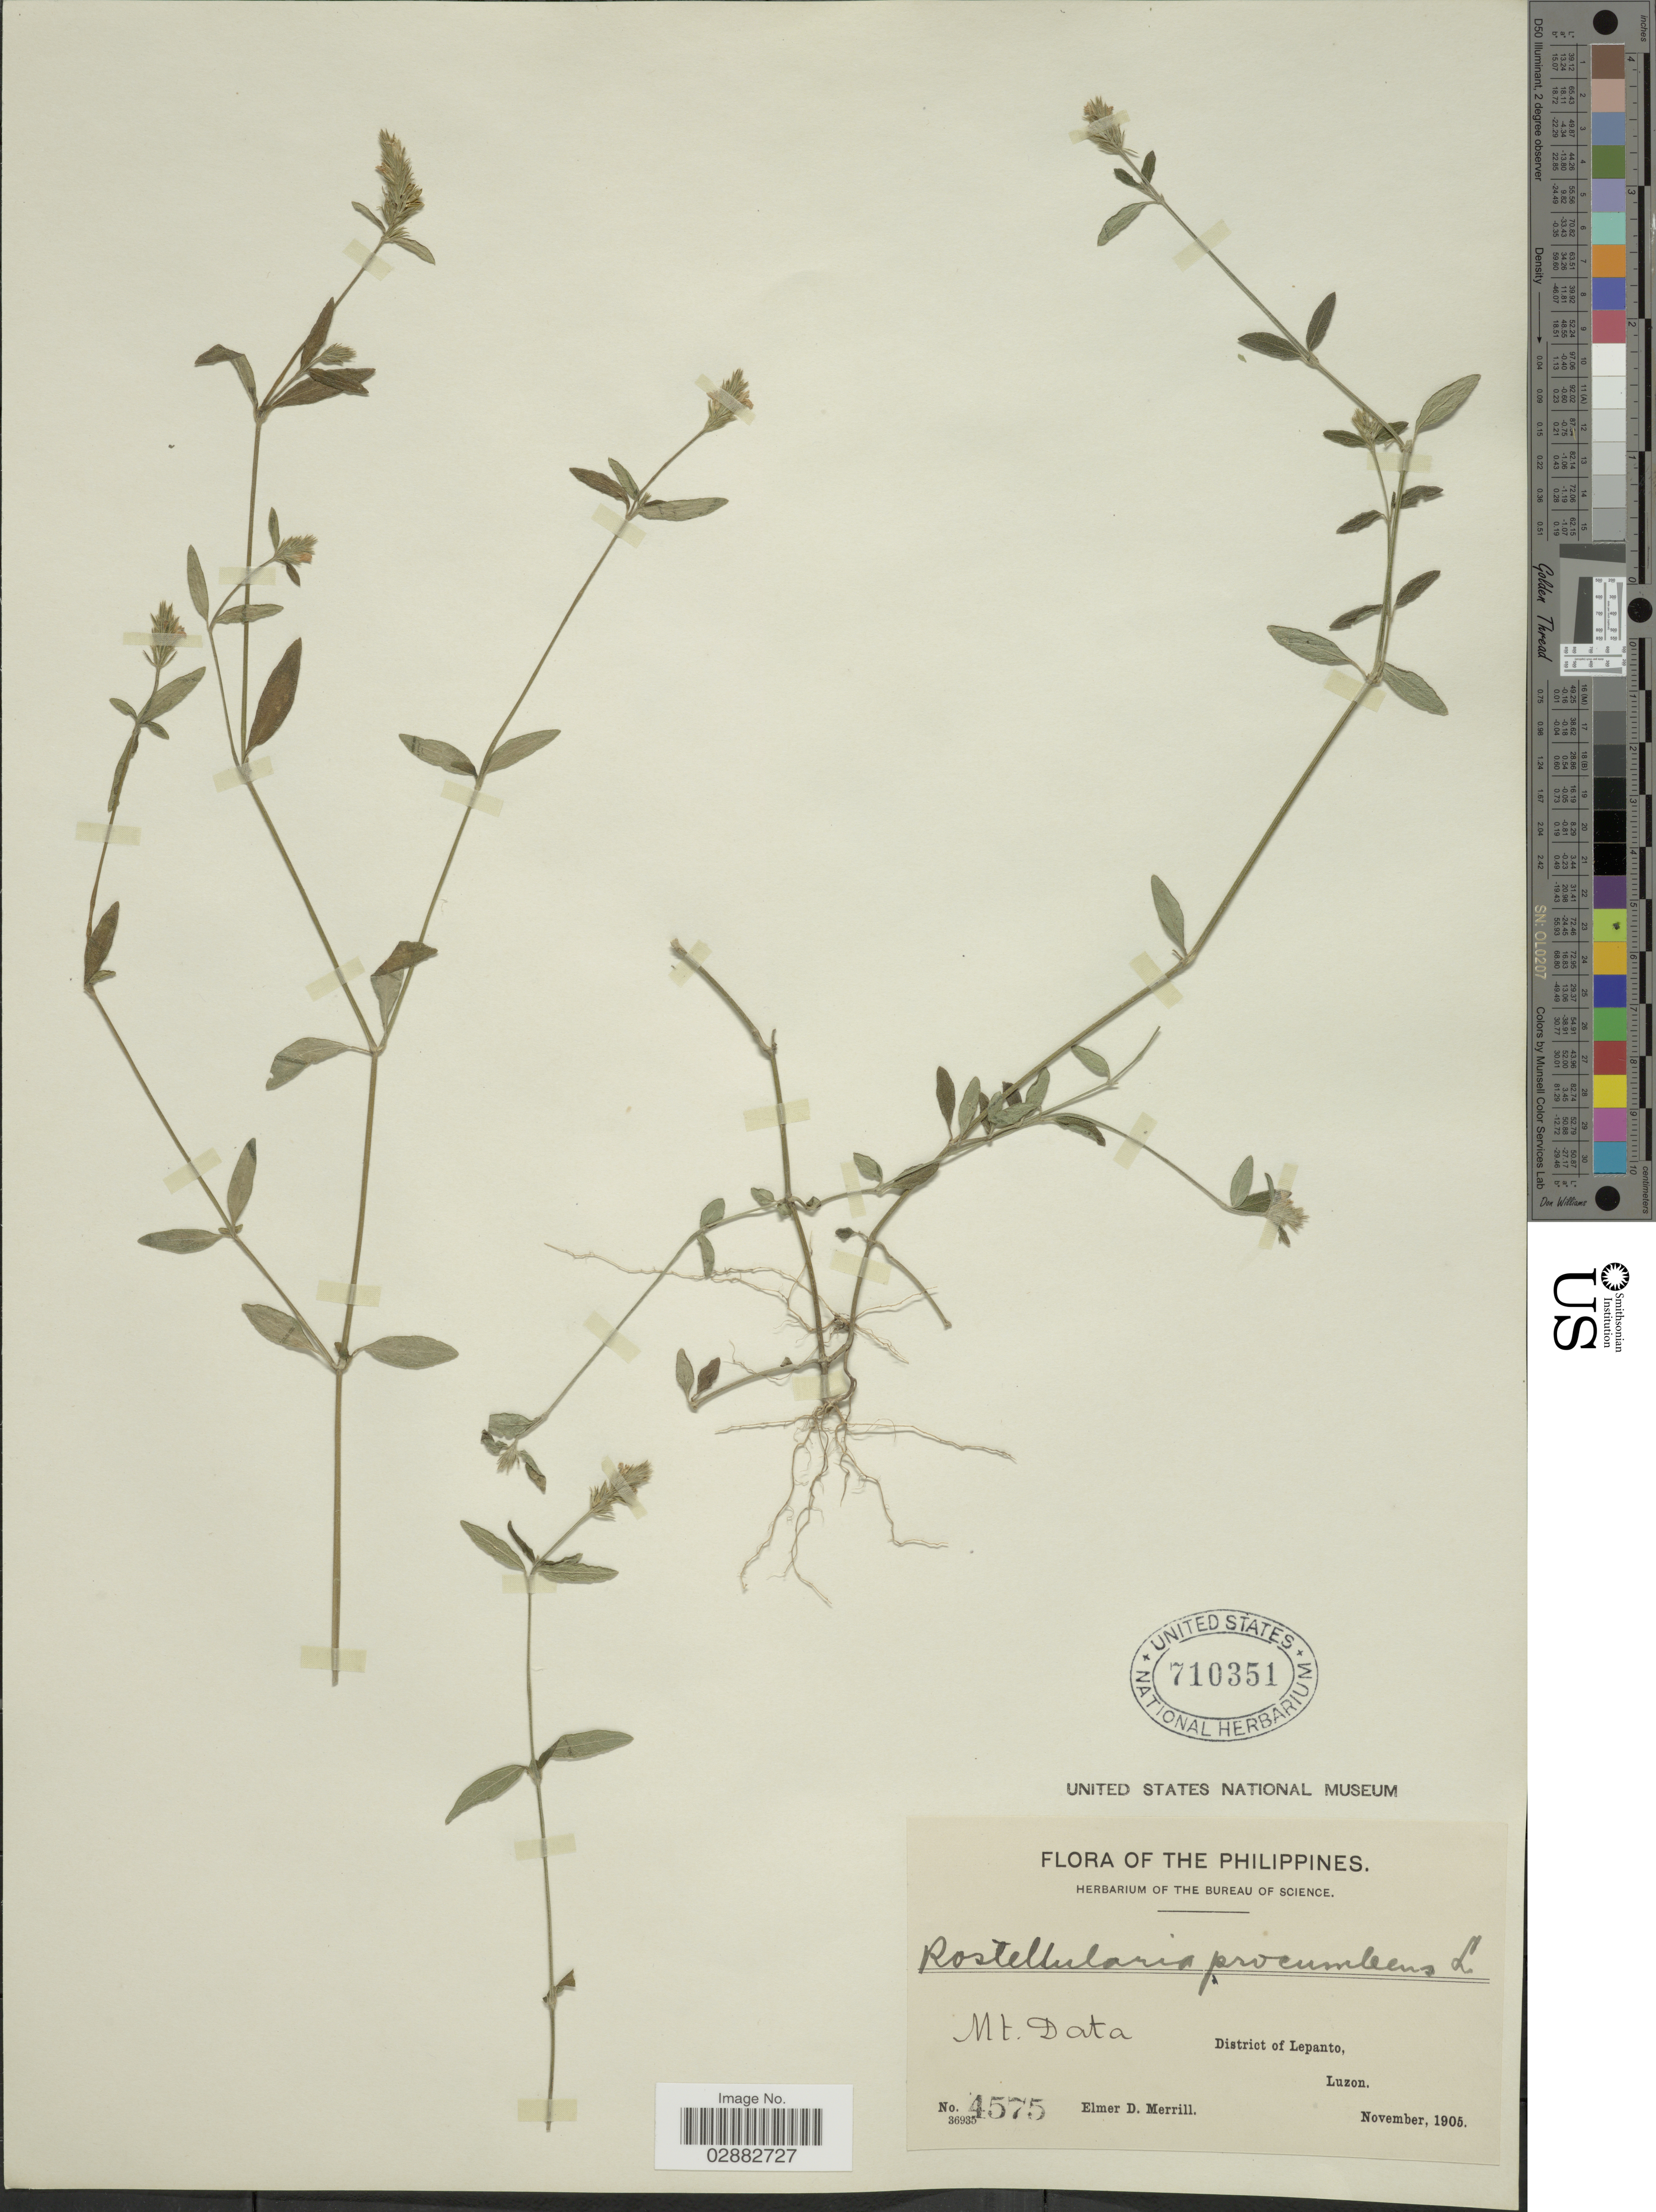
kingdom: Plantae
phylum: Tracheophyta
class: Magnoliopsida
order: Lamiales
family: Acanthaceae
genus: Justicia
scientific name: Justicia procumbens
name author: L.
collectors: E. D. Merrill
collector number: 4575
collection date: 1905-11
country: Philippines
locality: Mt. Data, District of Lepanto, Luzon.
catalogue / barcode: US 710351